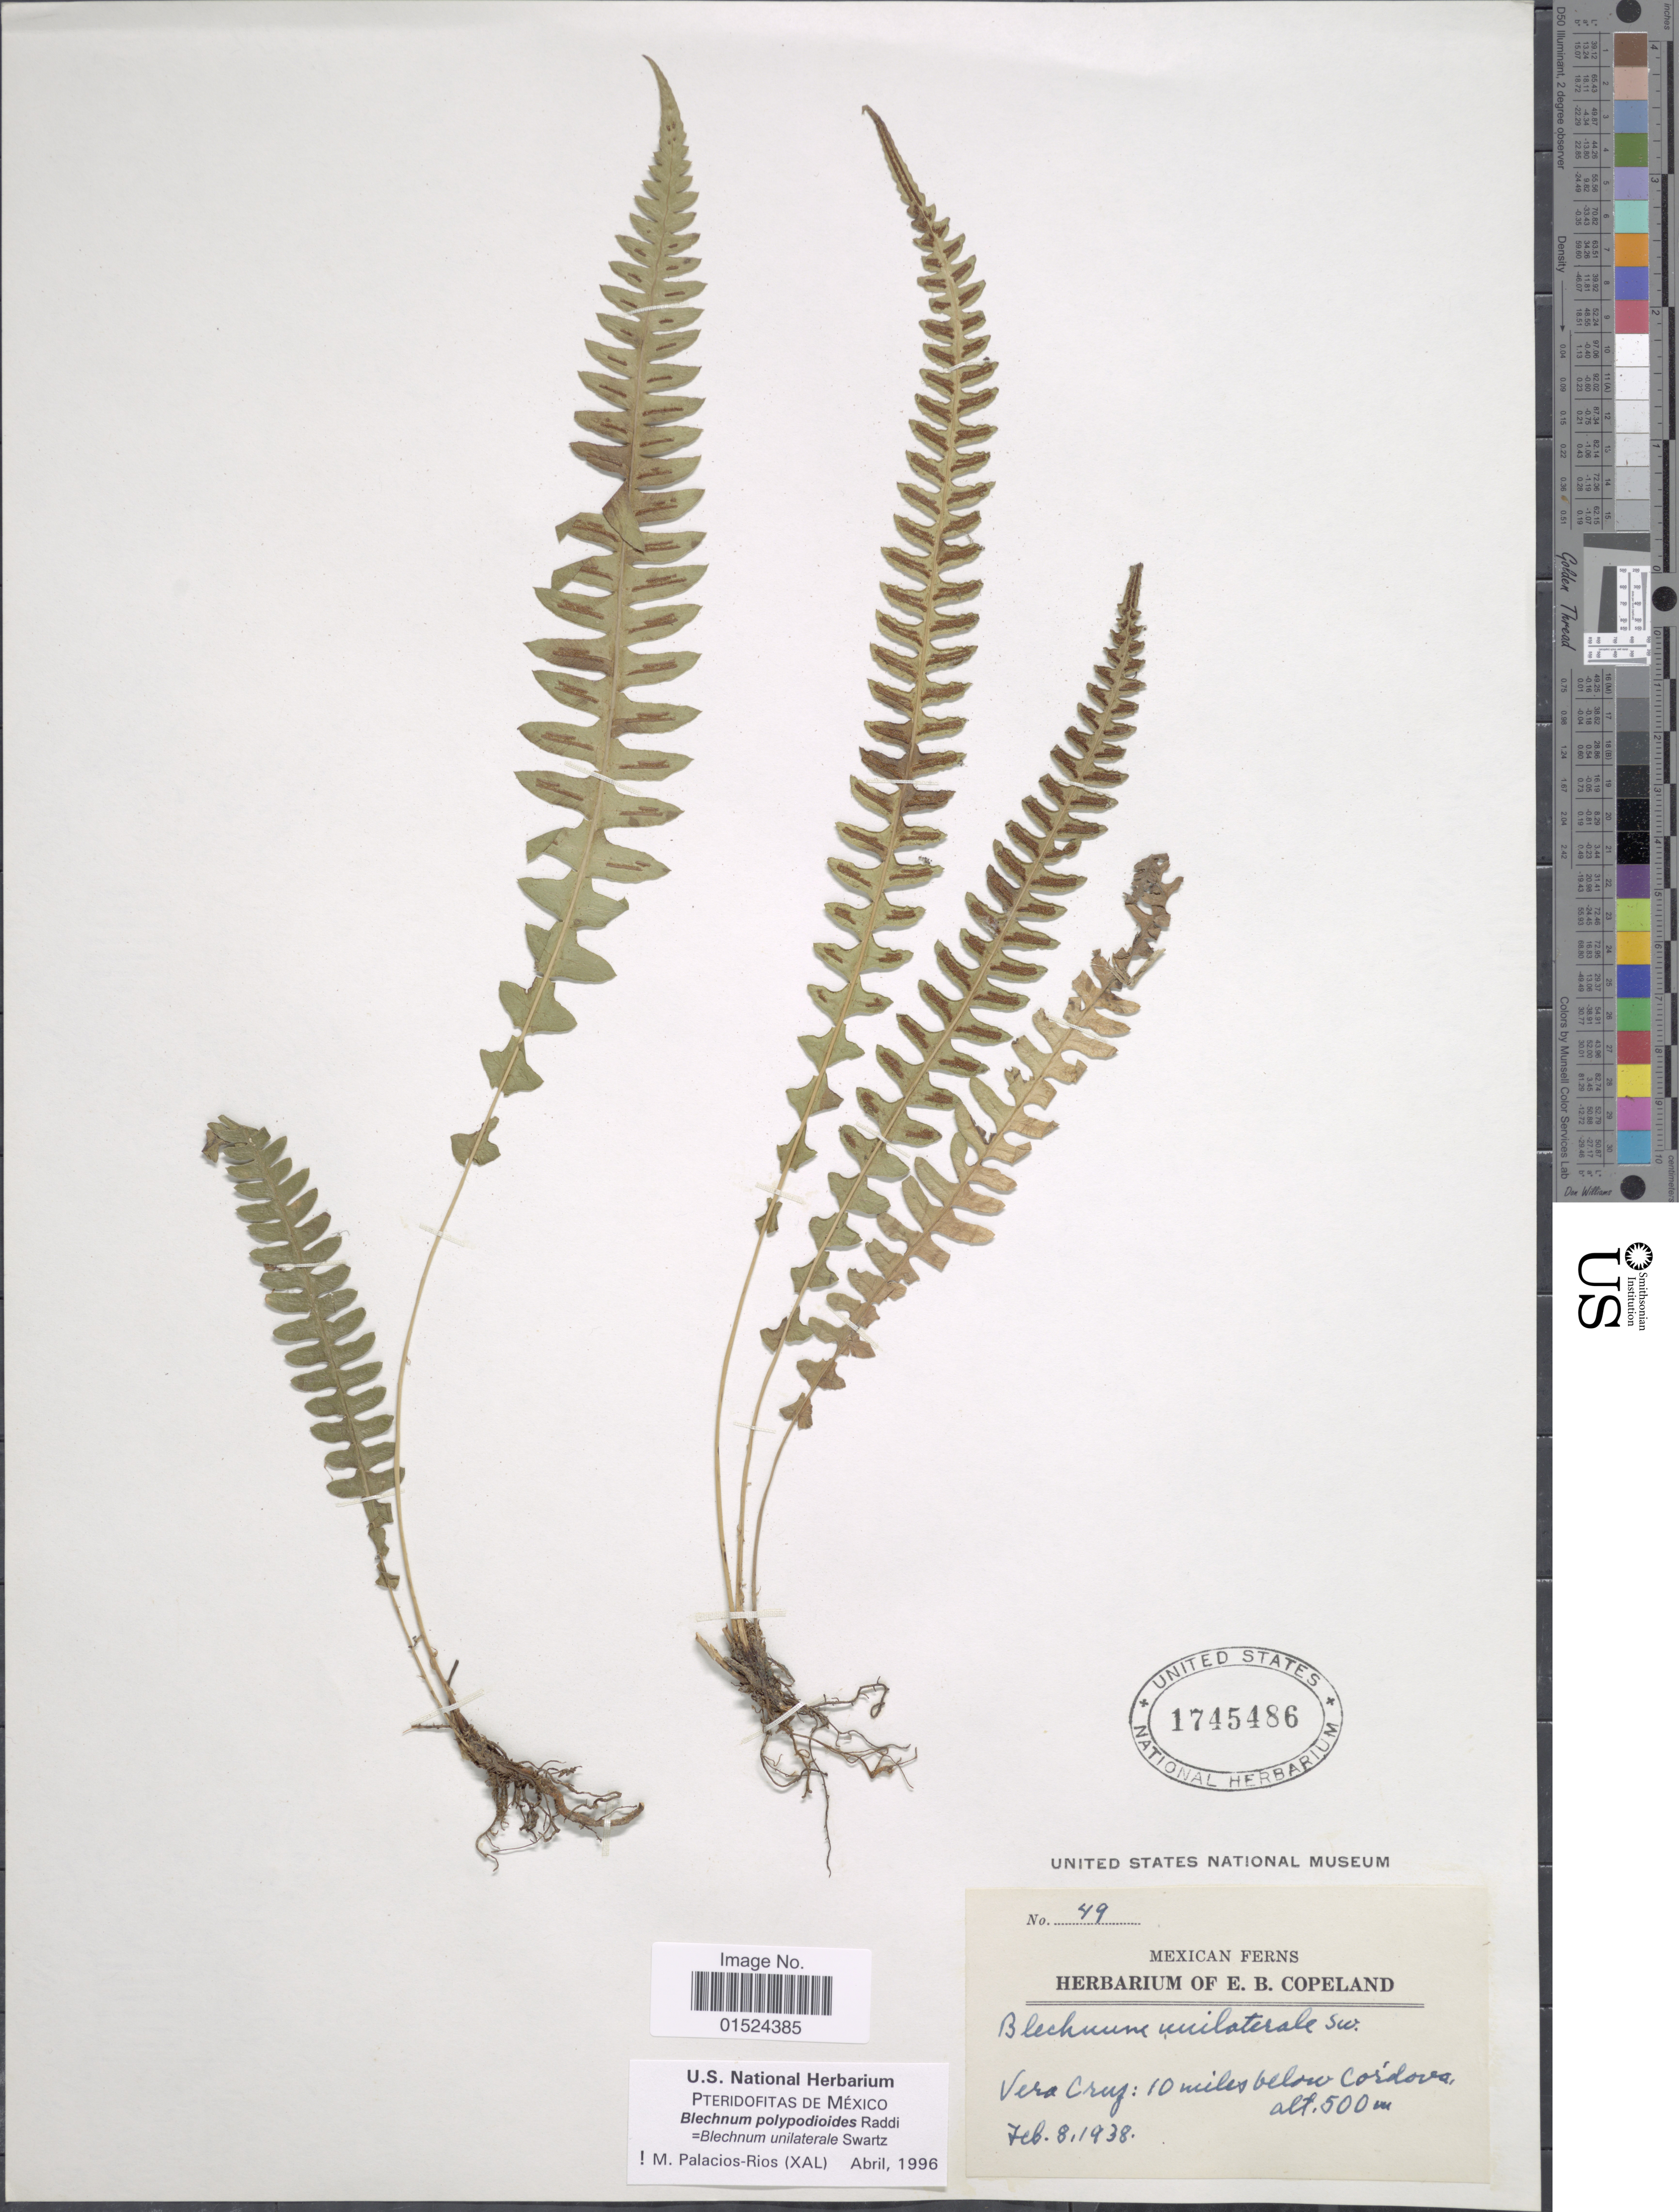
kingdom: Plantae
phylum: Tracheophyta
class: Polypodiopsida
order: Polypodiales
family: Blechnaceae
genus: Blechnum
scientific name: Blechnum polypodioides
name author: Raddi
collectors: ex herb. E. B. Copeland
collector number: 49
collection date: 1938-02-08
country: Mexico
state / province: Veracruz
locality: Vera Cruz: 10 miles below Cordova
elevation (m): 500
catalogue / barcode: US 1745486